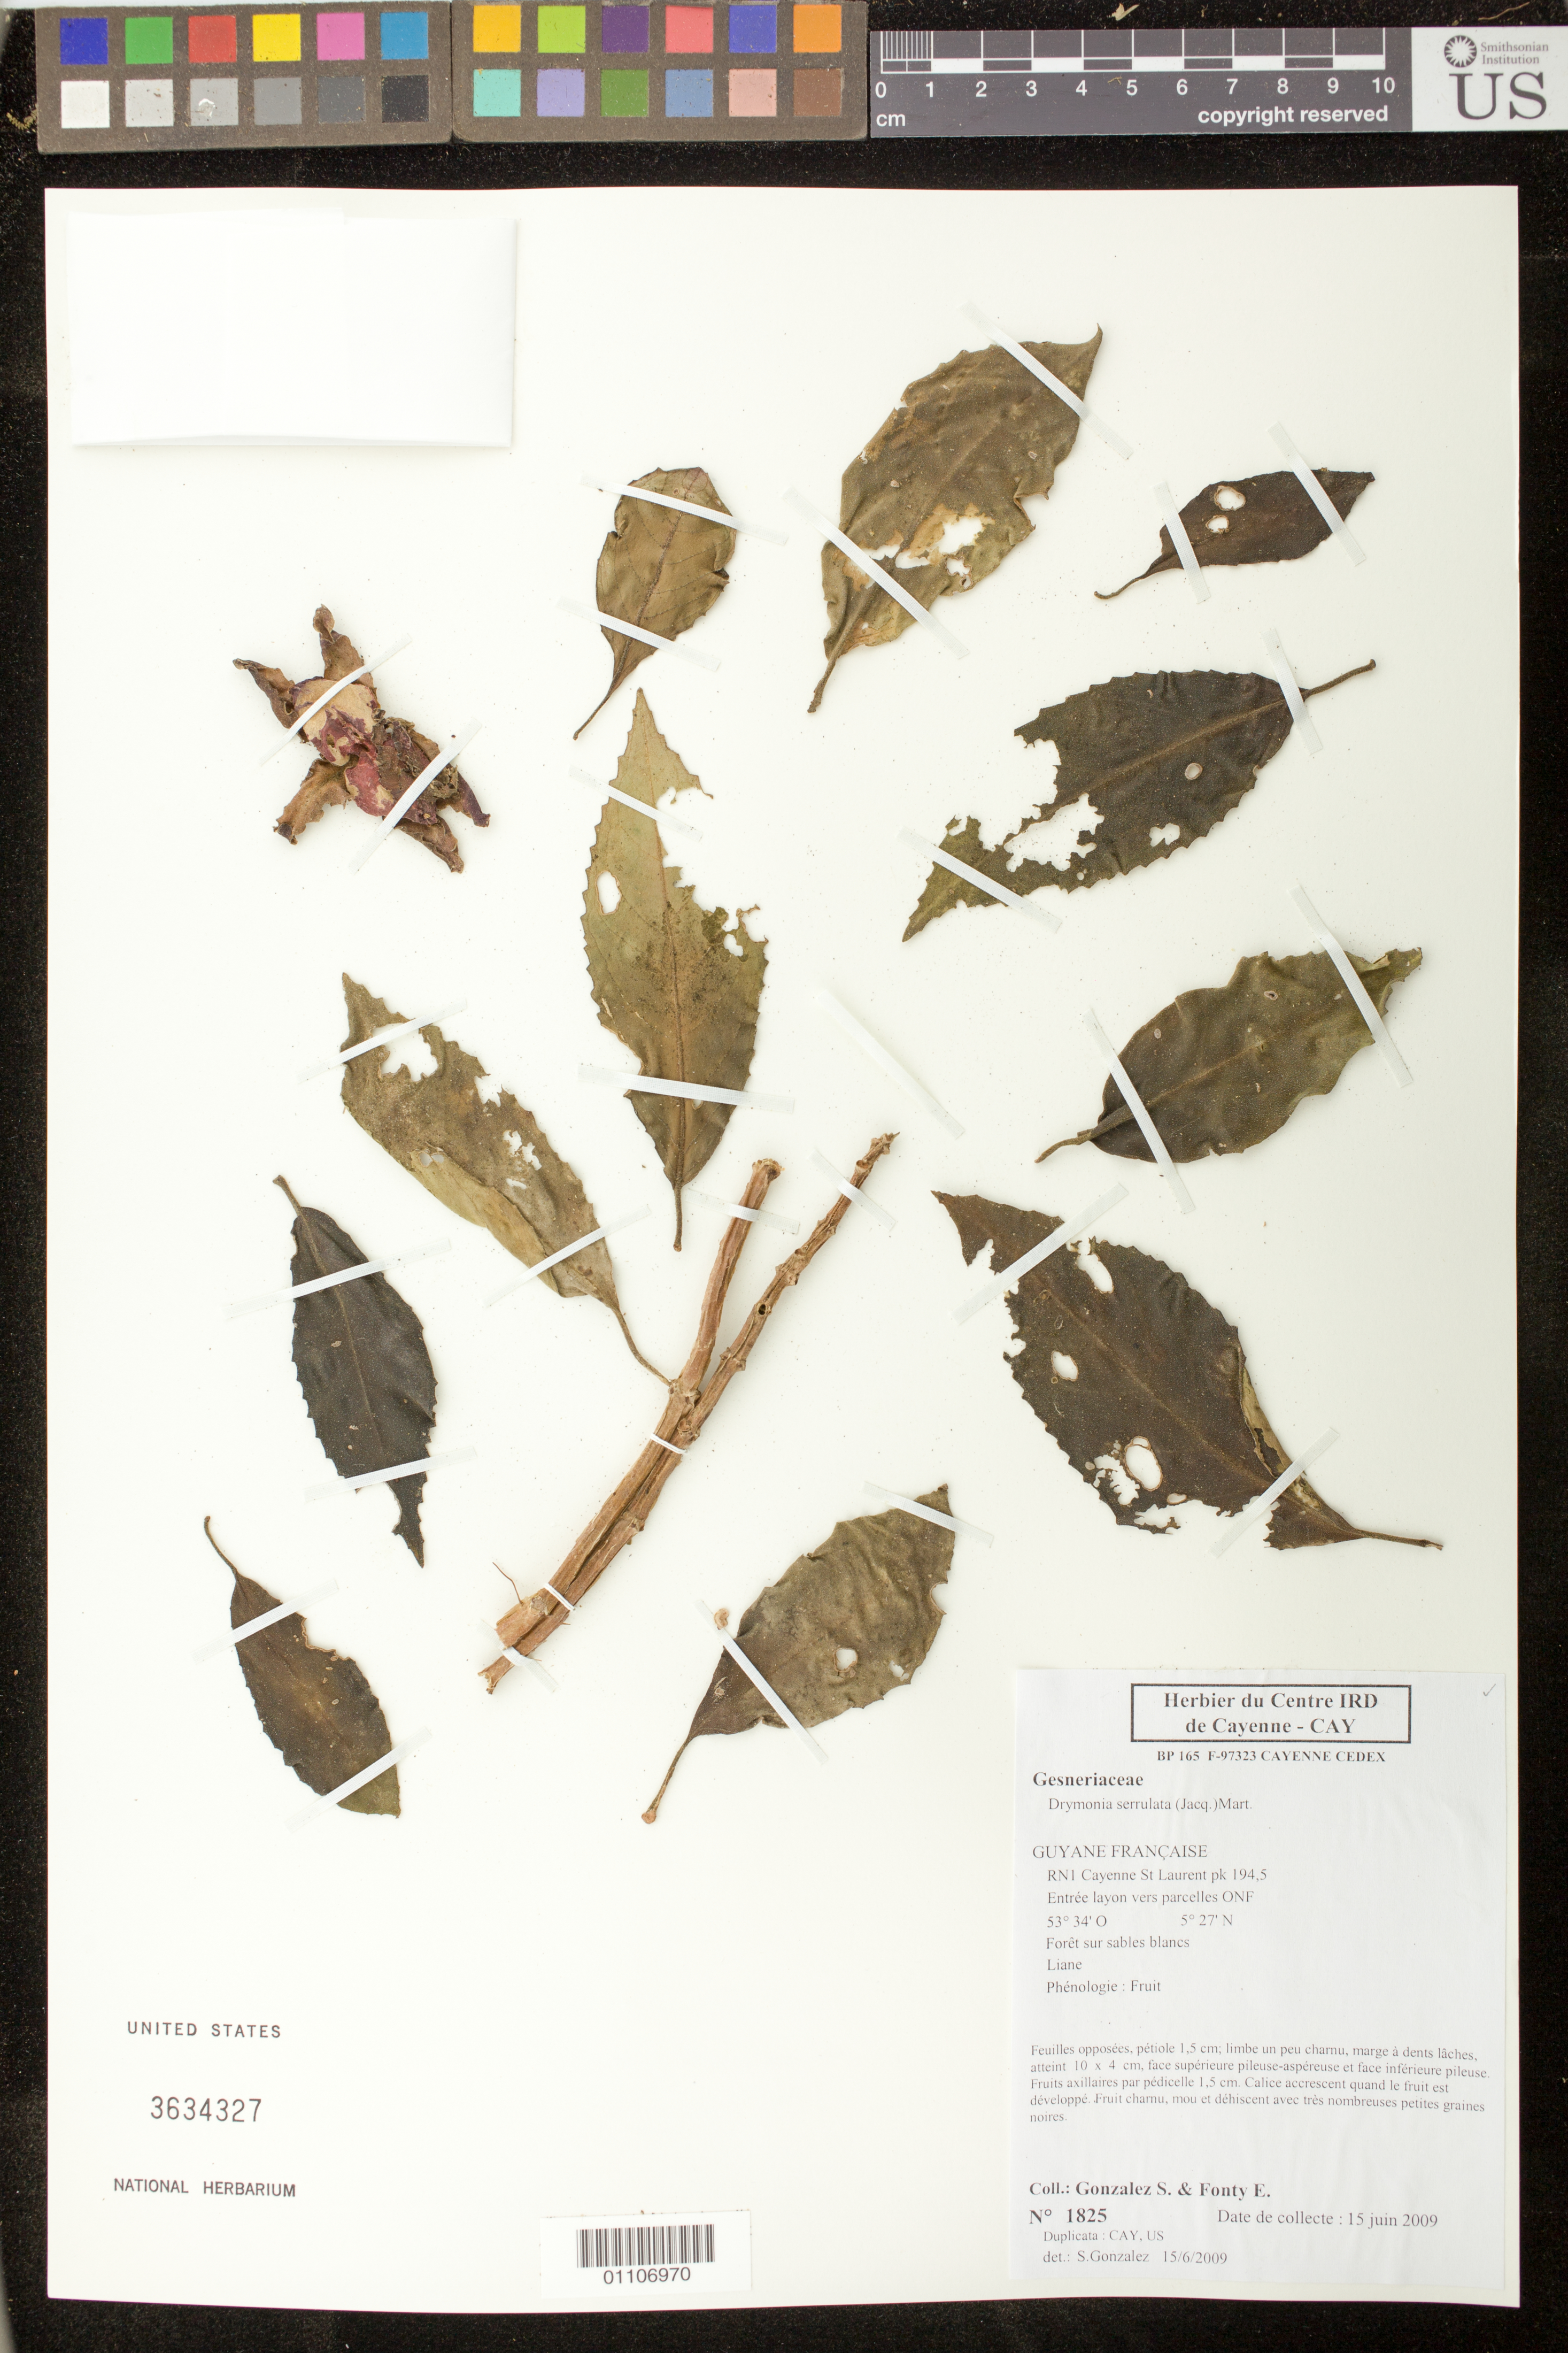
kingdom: Plantae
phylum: Tracheophyta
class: Magnoliopsida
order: Lamiales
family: Gesneriaceae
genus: Drymonia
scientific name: Drymonia serrulata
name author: (Jacq.) Mart.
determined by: Gonzalez, Sophie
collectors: S. Gonzalez & E. Fonty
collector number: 1825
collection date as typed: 15 Jun 2009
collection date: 2009-06-15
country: French Guiana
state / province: Cayenne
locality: RN1 Cayenne St. Laurent pk. Entrée layon vers parcelles ONF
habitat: Foret sur sables blancs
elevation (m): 194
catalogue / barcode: US 3634327